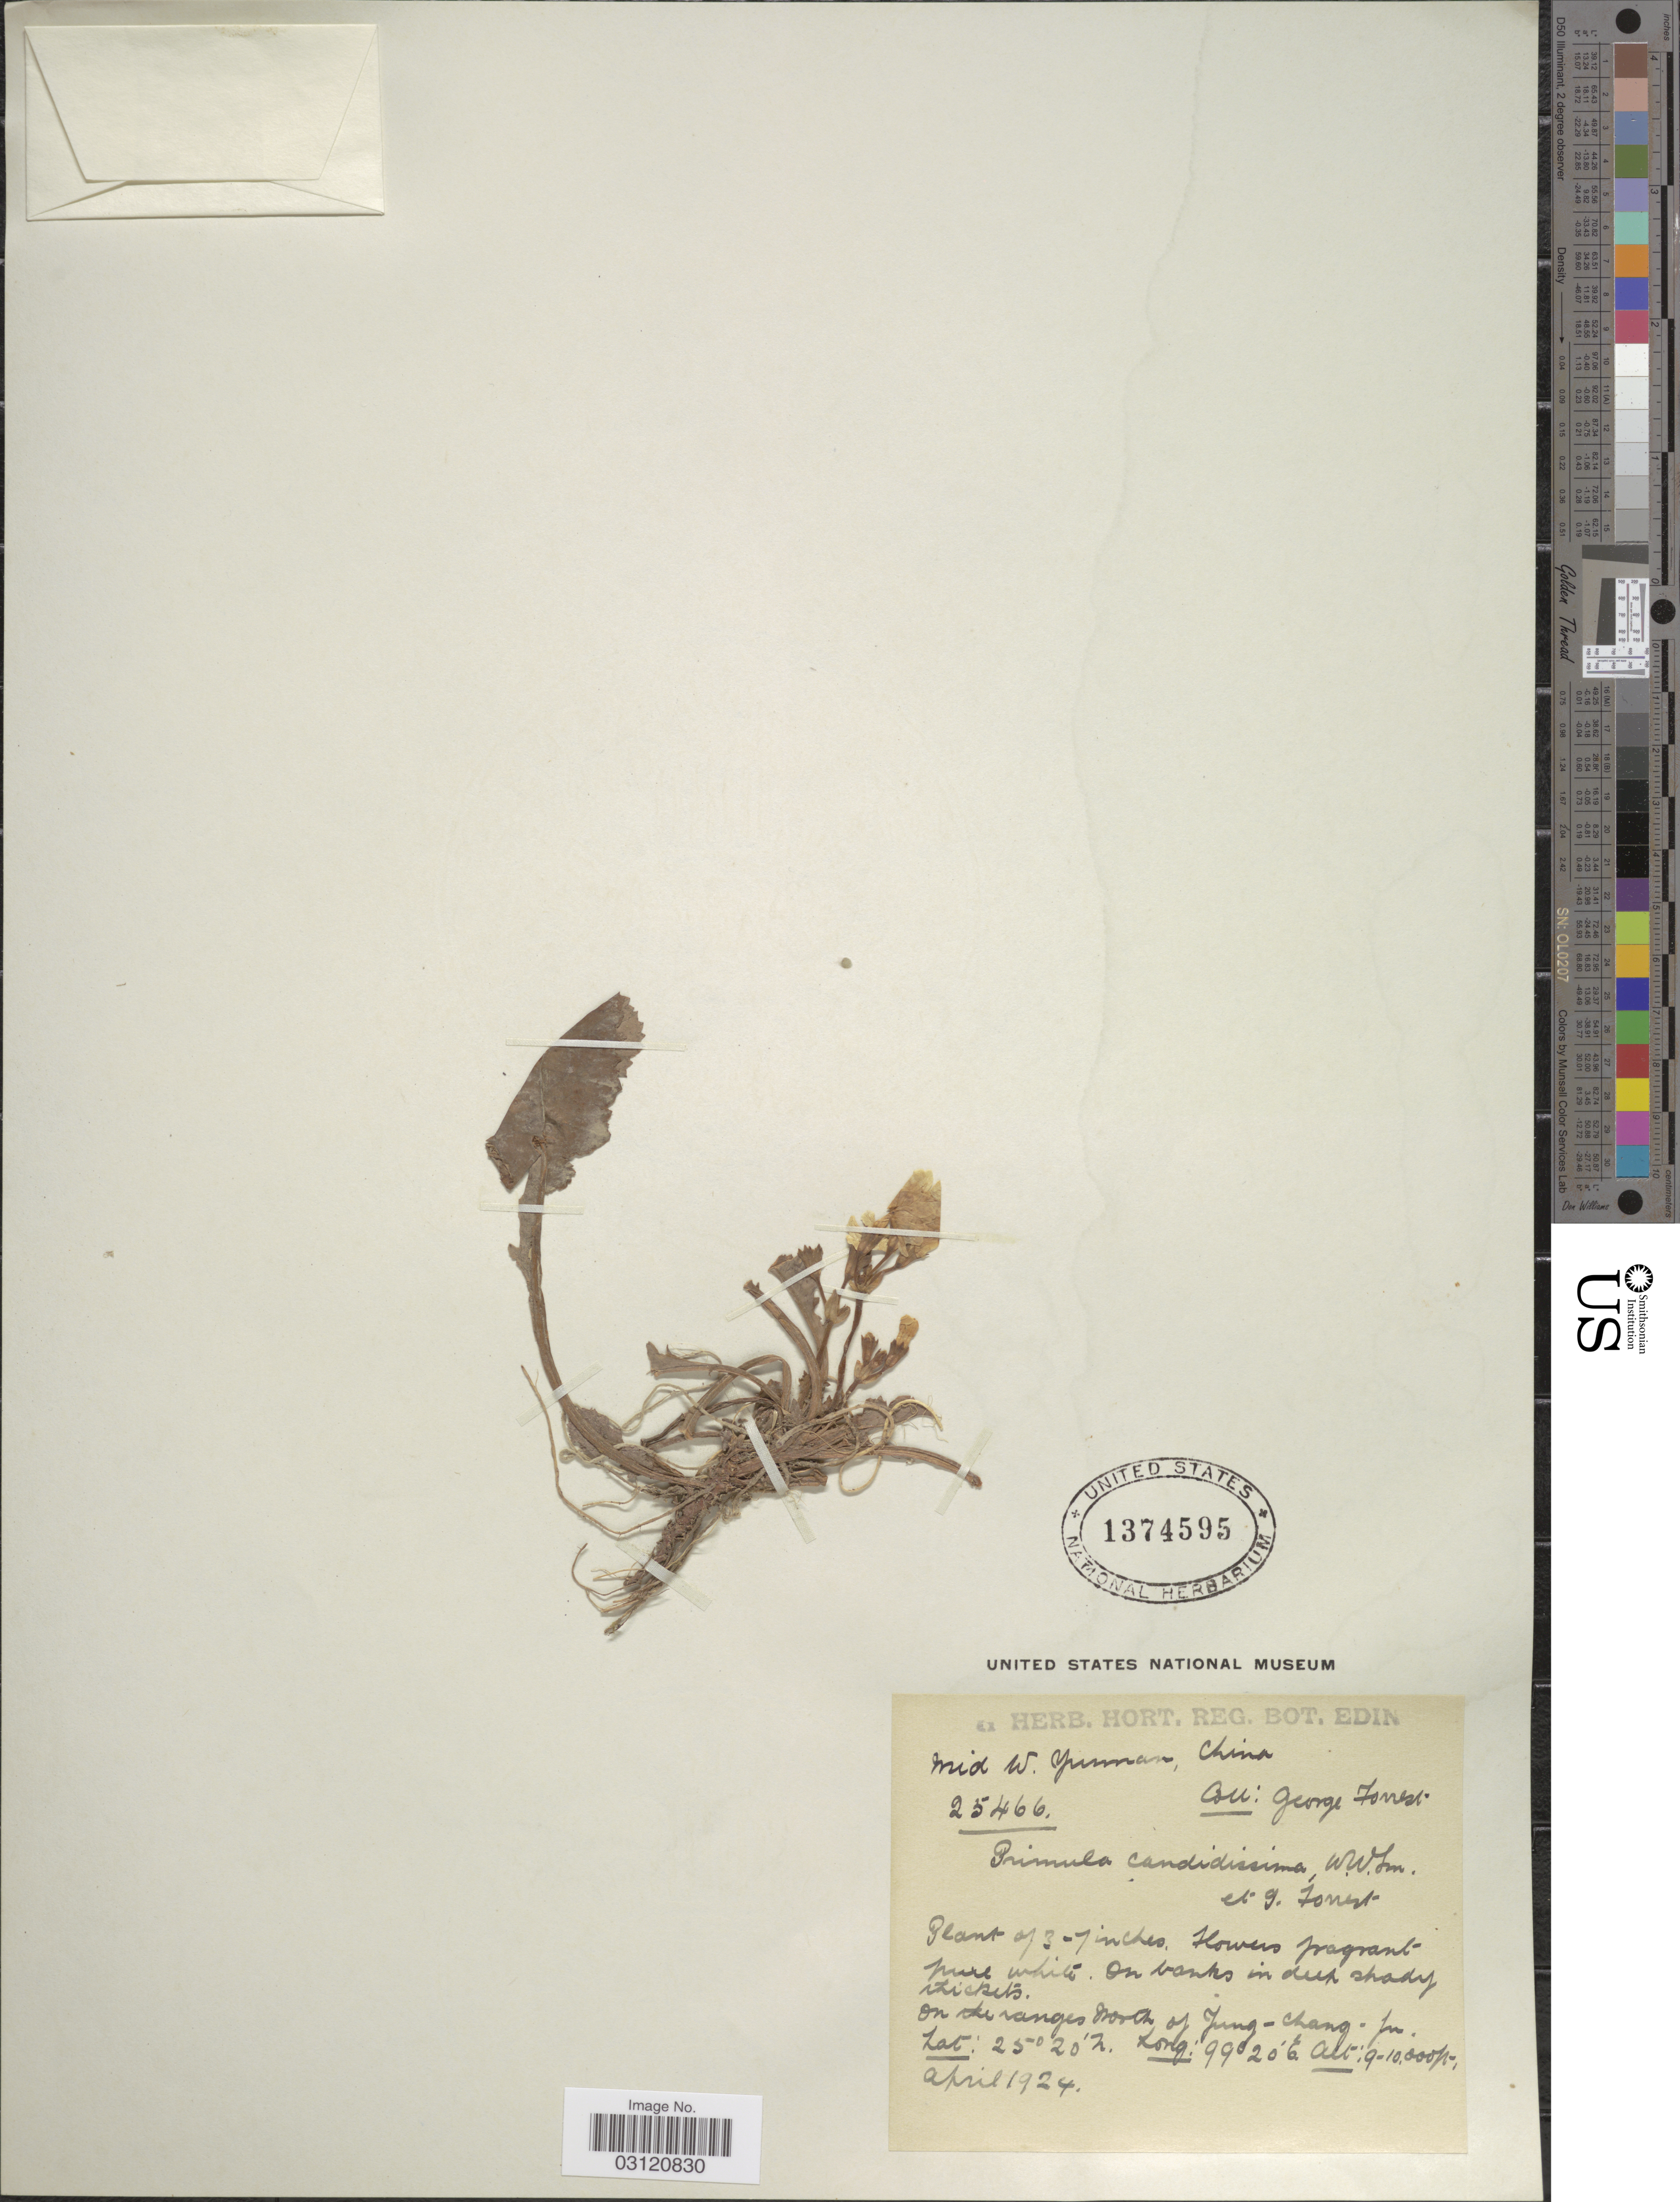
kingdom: Plantae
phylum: Tracheophyta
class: Magnoliopsida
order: Ericales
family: Primulaceae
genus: Primula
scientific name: Primula candidissima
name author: W.W. Sm. & Forrest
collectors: G. Forrest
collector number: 25466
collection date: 1924-04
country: China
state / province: Yunnan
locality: Mid W. Yunnan. On the ranges [illegible text]ooth of Jung-chang - In[interpreted].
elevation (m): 2743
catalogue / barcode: US 1374595